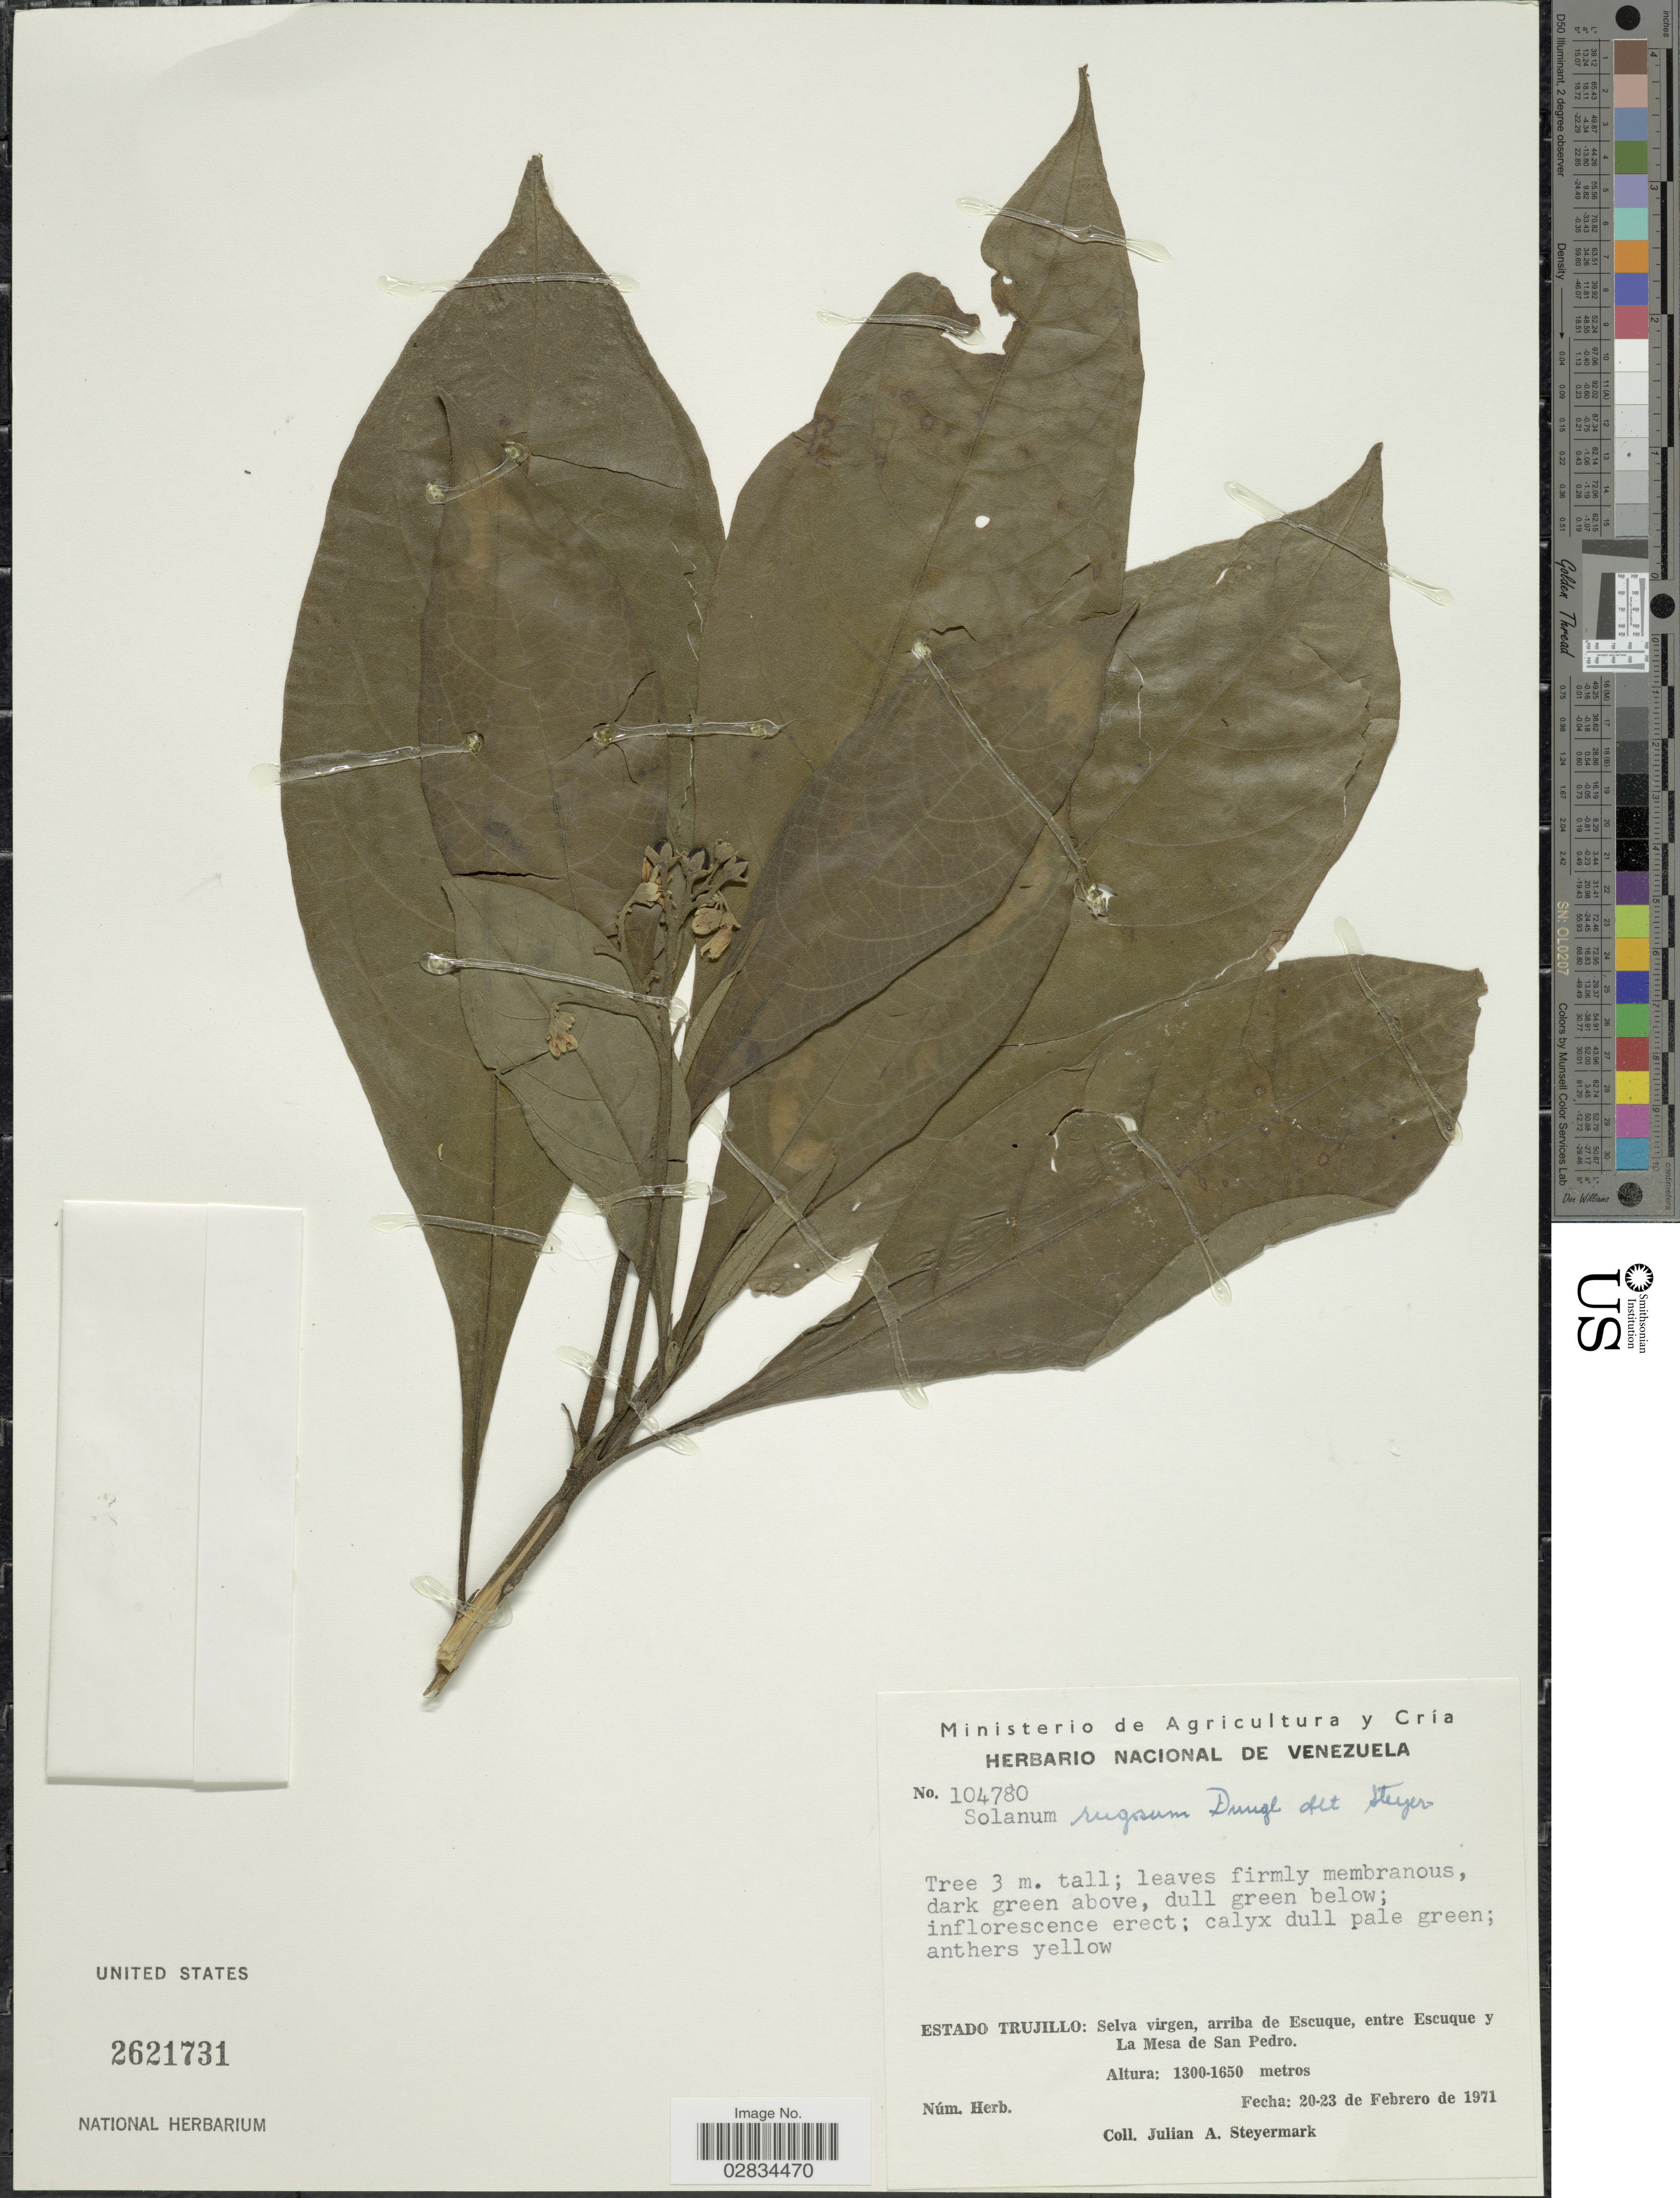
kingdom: Plantae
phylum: Tracheophyta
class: Magnoliopsida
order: Solanales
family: Solanaceae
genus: Solanum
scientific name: Solanum rugosum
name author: Dunal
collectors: J. Steyermark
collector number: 104780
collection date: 1971-02-20/1971-02-23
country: Venezuela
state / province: Trujillo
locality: Estado Trujillo: Selva virgen, arriba de Escuque, entre Escuque y La Mesa de San Pedro.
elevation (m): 1300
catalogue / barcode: US 2621731